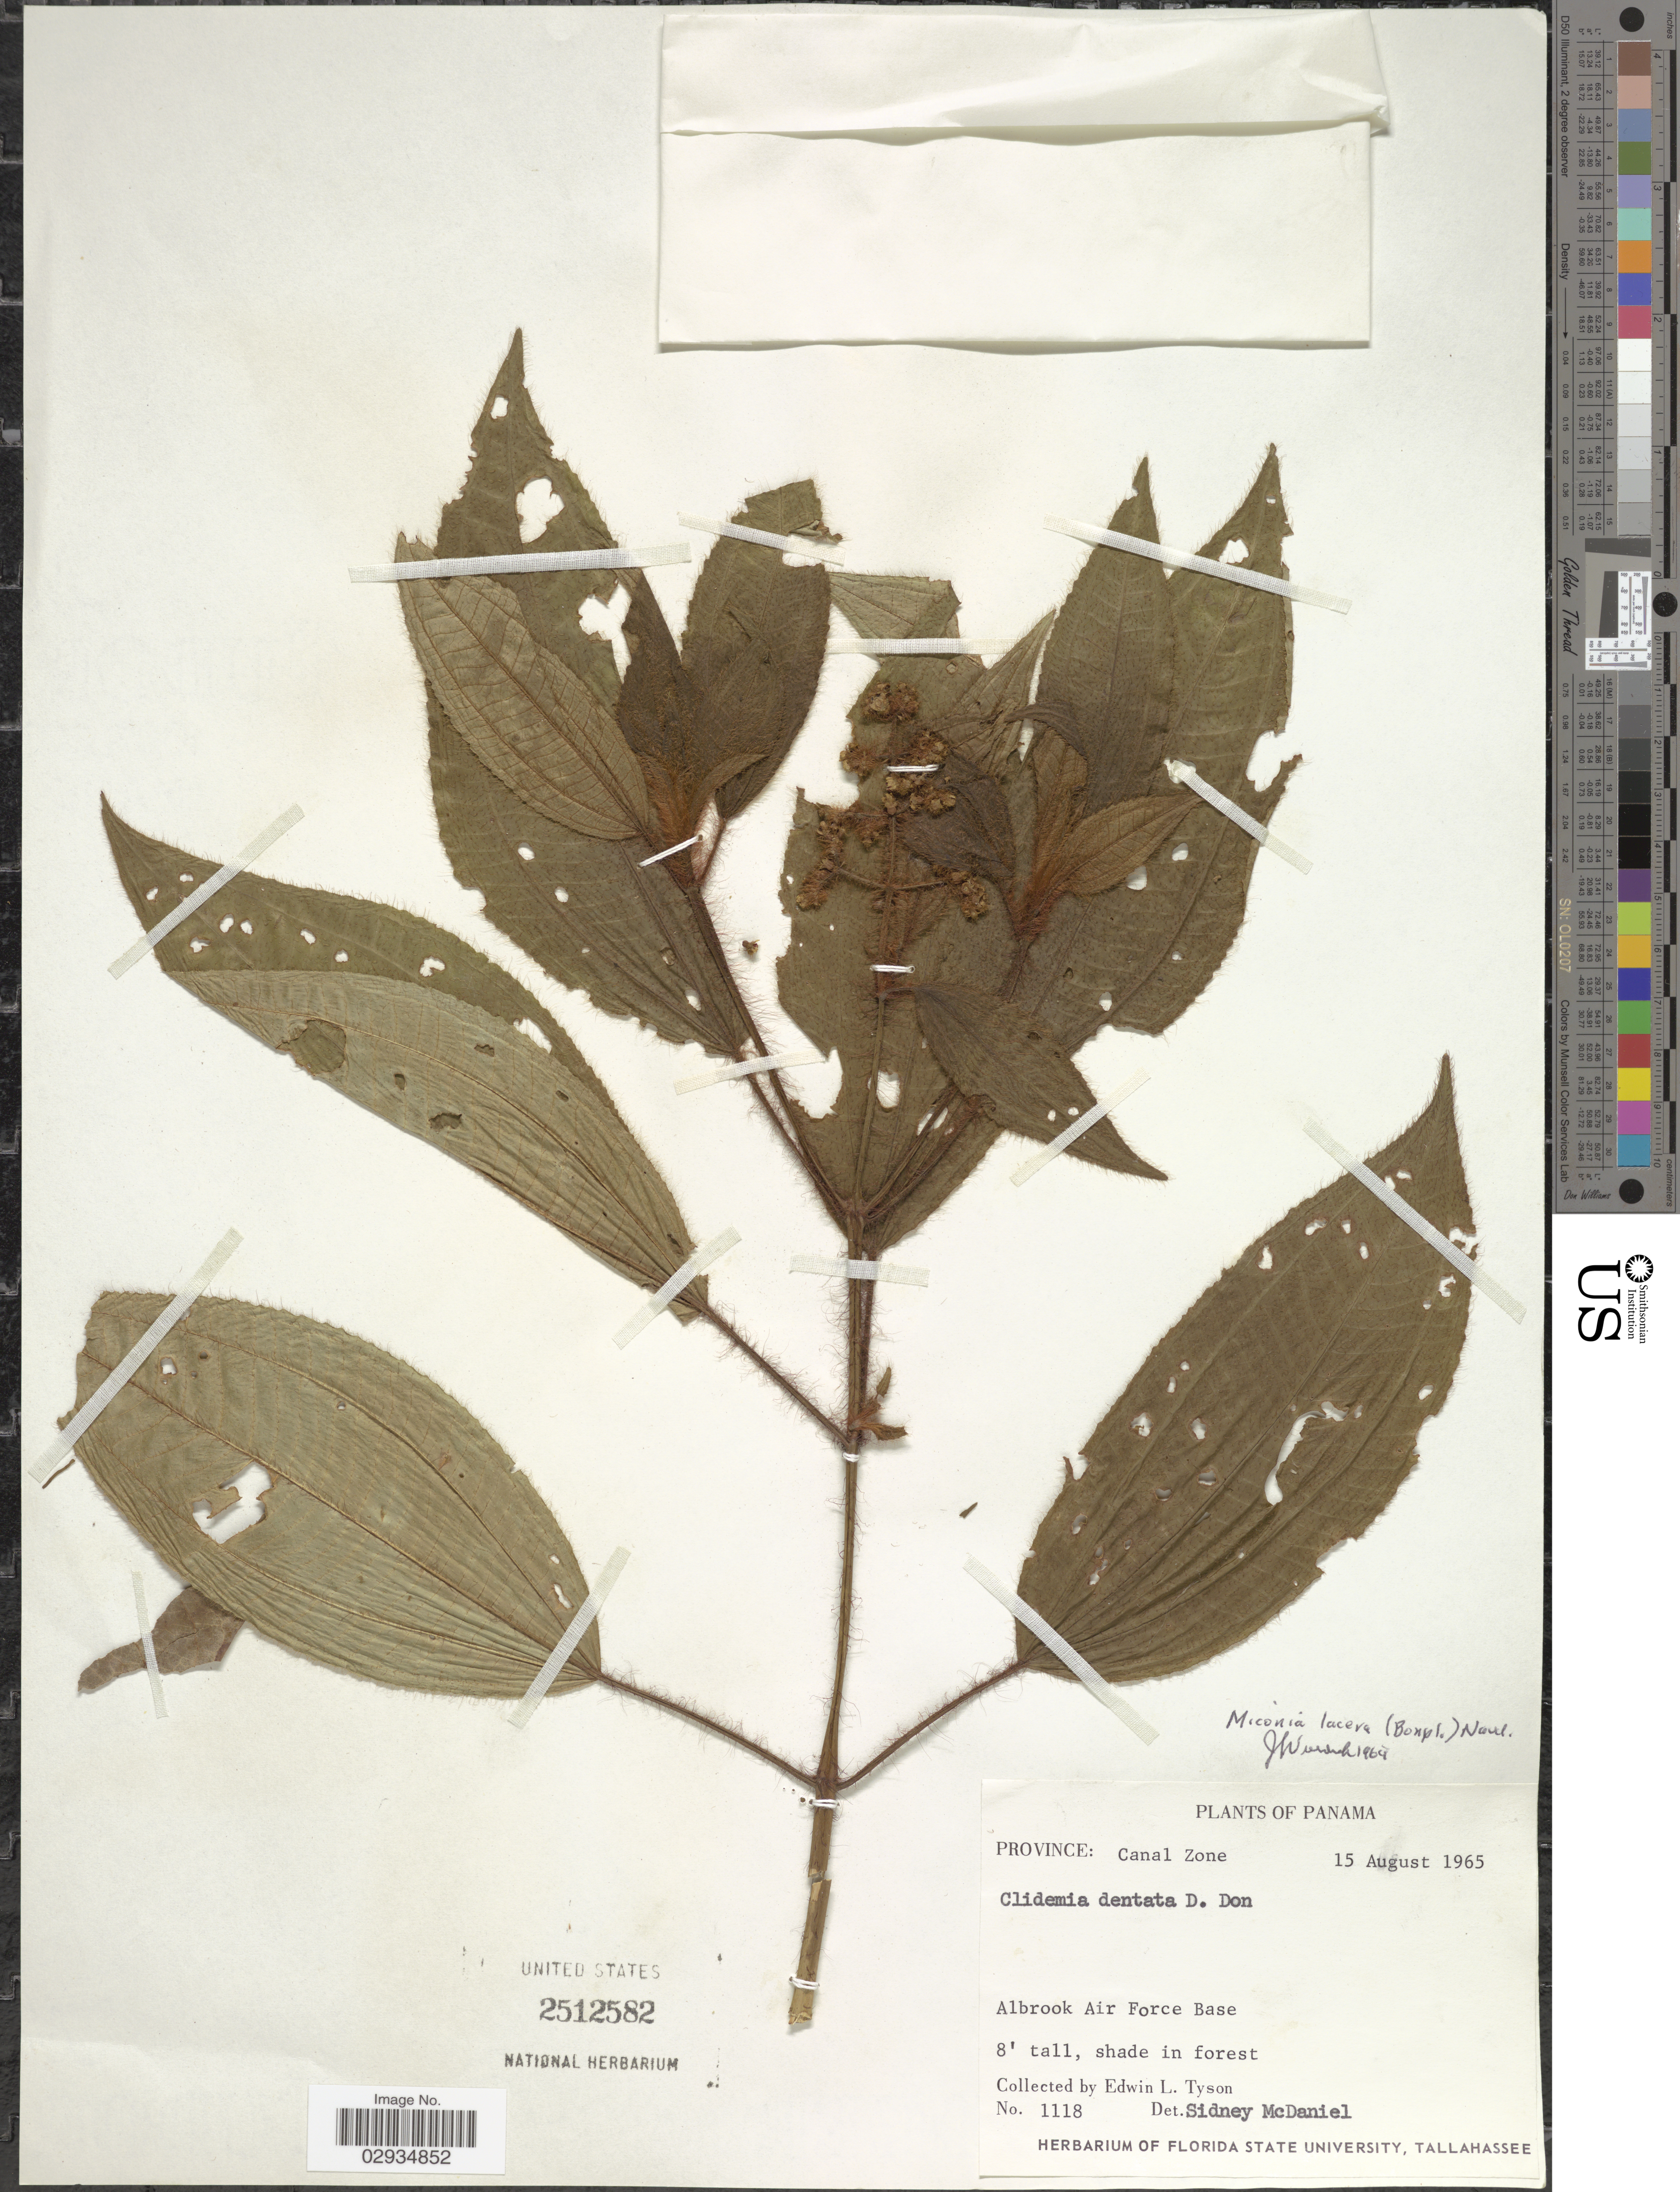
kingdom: Plantae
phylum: Tracheophyta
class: Magnoliopsida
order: Myrtales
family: Melastomataceae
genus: Miconia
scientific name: Miconia lacera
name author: (Bonpl.) Naudin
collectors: E. L. Tyson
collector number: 1118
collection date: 1965-08-15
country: Panama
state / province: Colón / Panamá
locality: Province: Canal Zone. Albrook Air Force Base.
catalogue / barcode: US 2512582